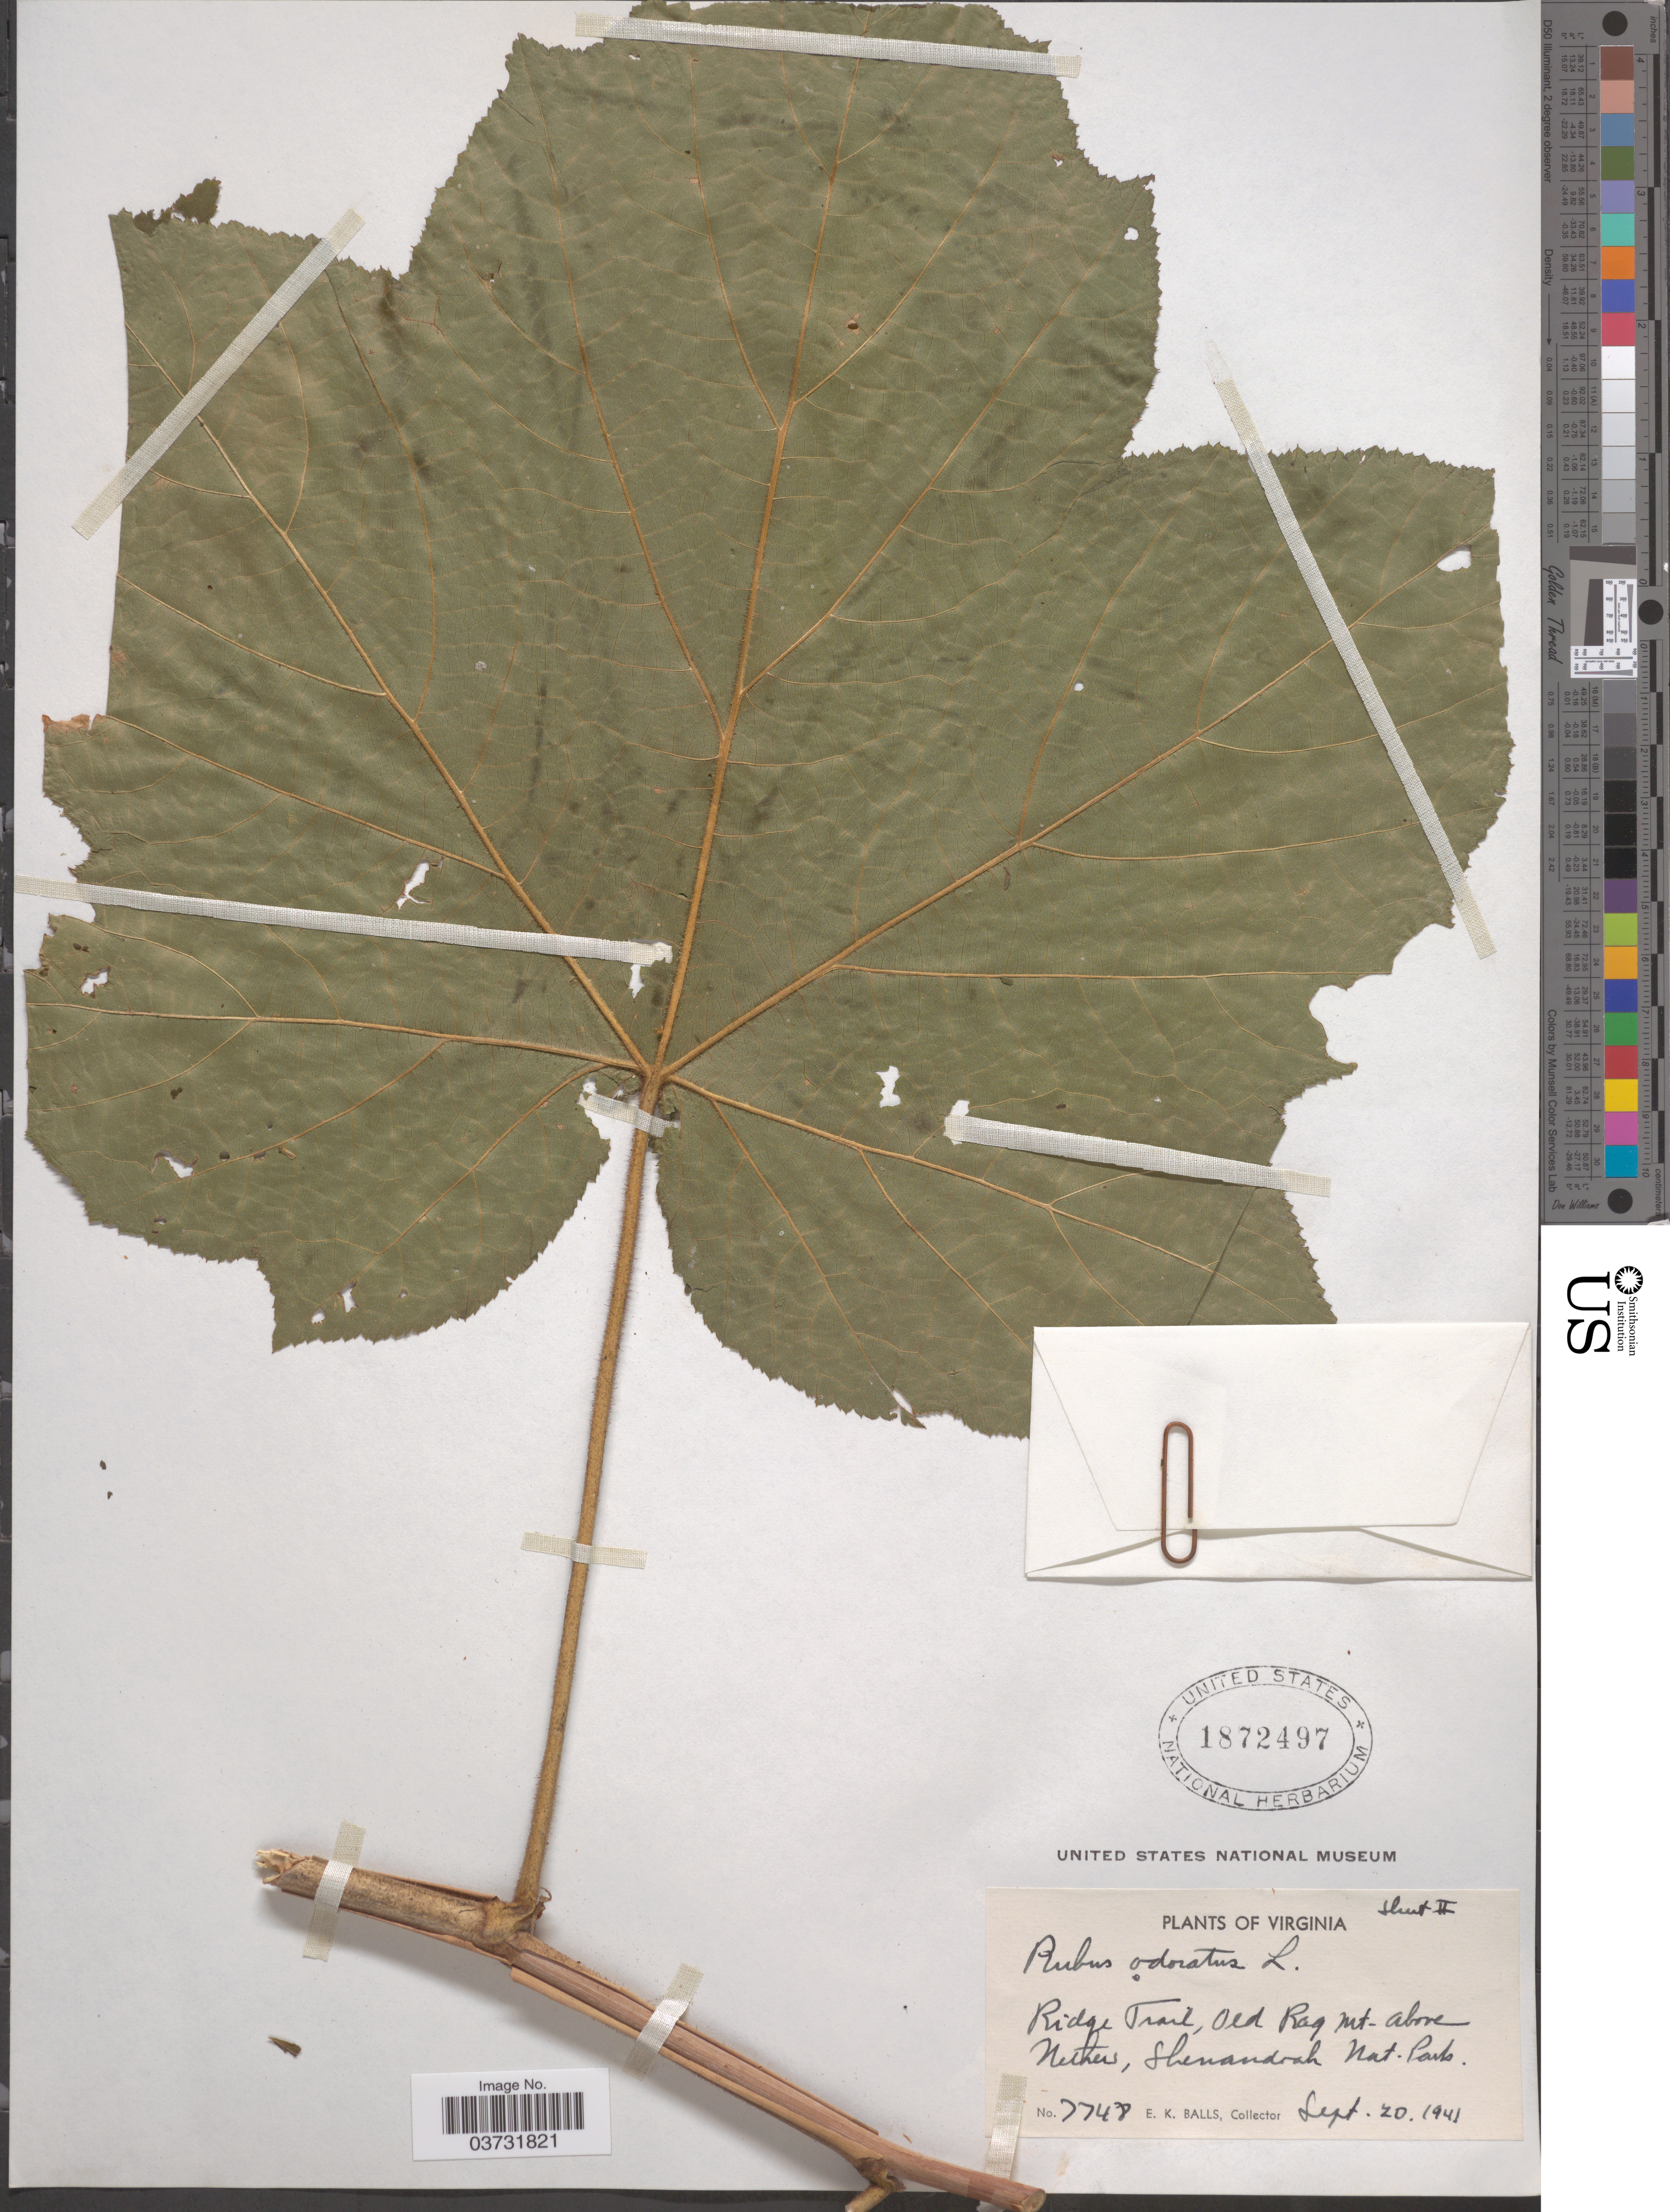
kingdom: Plantae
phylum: Tracheophyta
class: Magnoliopsida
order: Rosales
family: Rosaceae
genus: Rubus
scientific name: Rubus odoratus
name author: L.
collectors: E. K. Balls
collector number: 7748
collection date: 1941-09-20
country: United States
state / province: Virginia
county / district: Madison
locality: Ridge Trail, Old Rag Mt. - above Nethers, Shenandoah Nat. Park.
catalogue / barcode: US 1872497